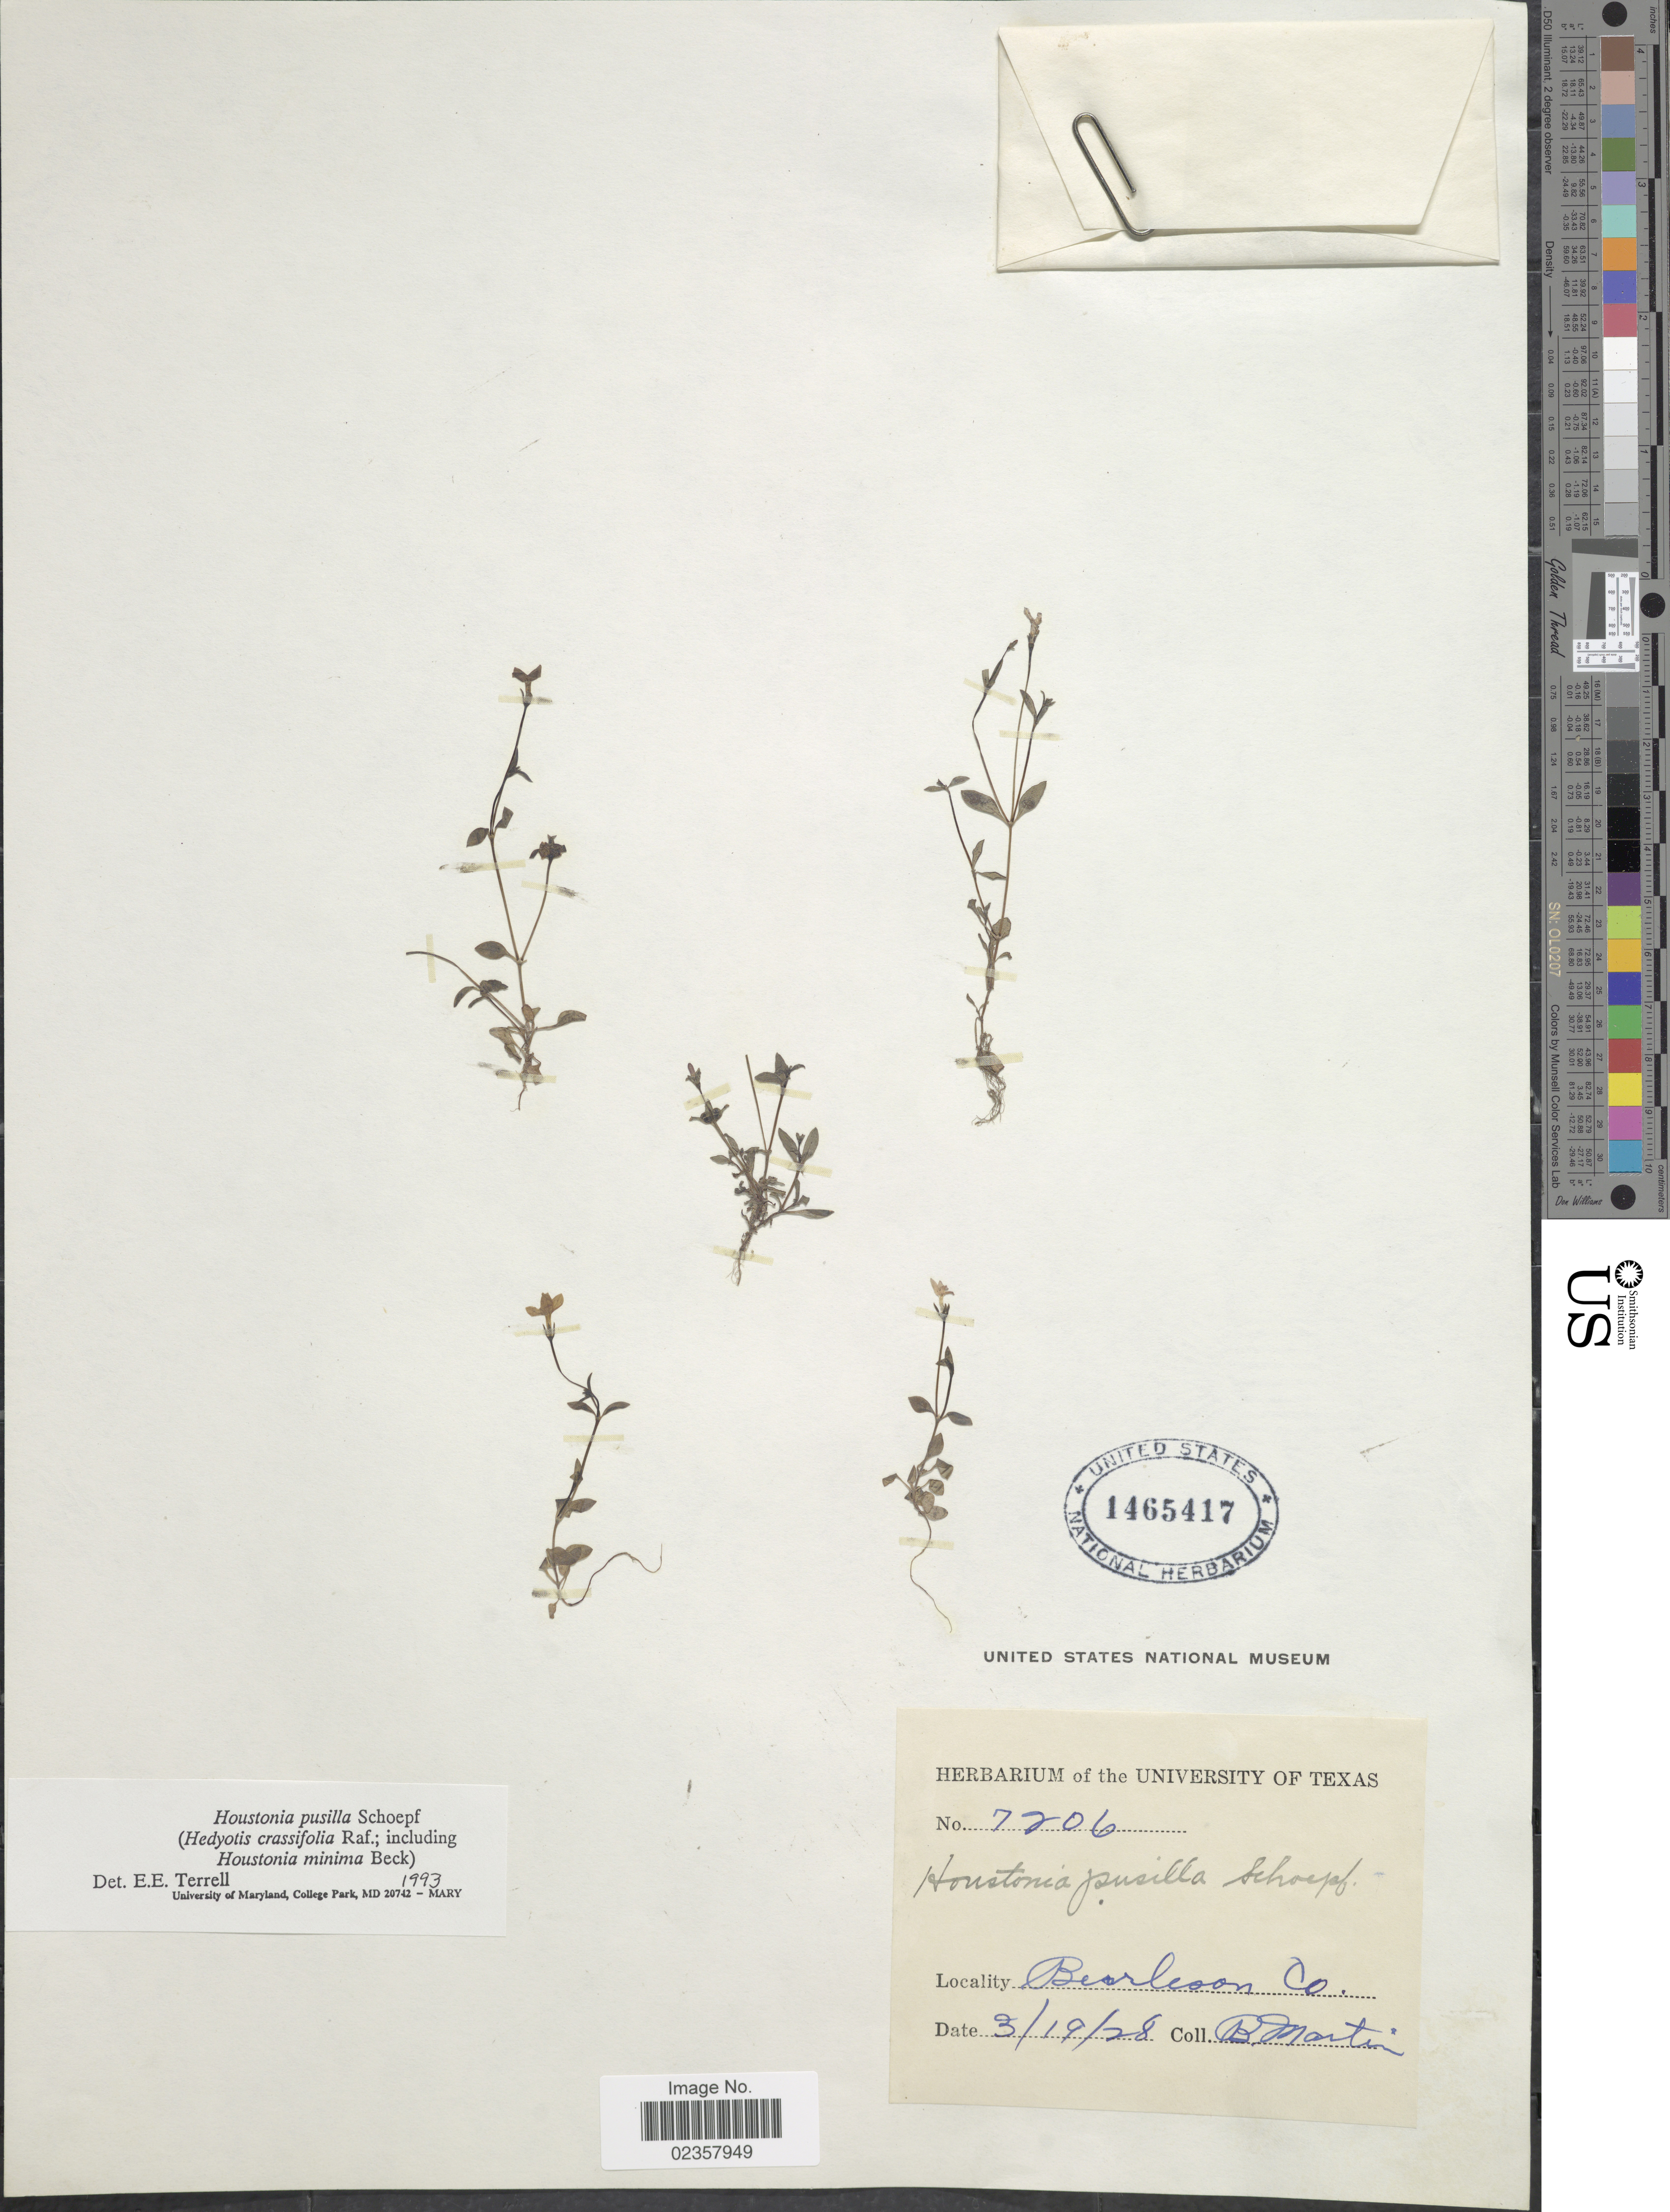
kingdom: Plantae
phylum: Tracheophyta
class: Magnoliopsida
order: Gentianales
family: Rubiaceae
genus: Houstonia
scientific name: Houstonia pusilla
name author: Schoepf.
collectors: B. Martin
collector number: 7206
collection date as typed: Transcribed d/m/y: 19/3/28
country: United States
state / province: Texas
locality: Berleson Co.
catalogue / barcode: US 1465417